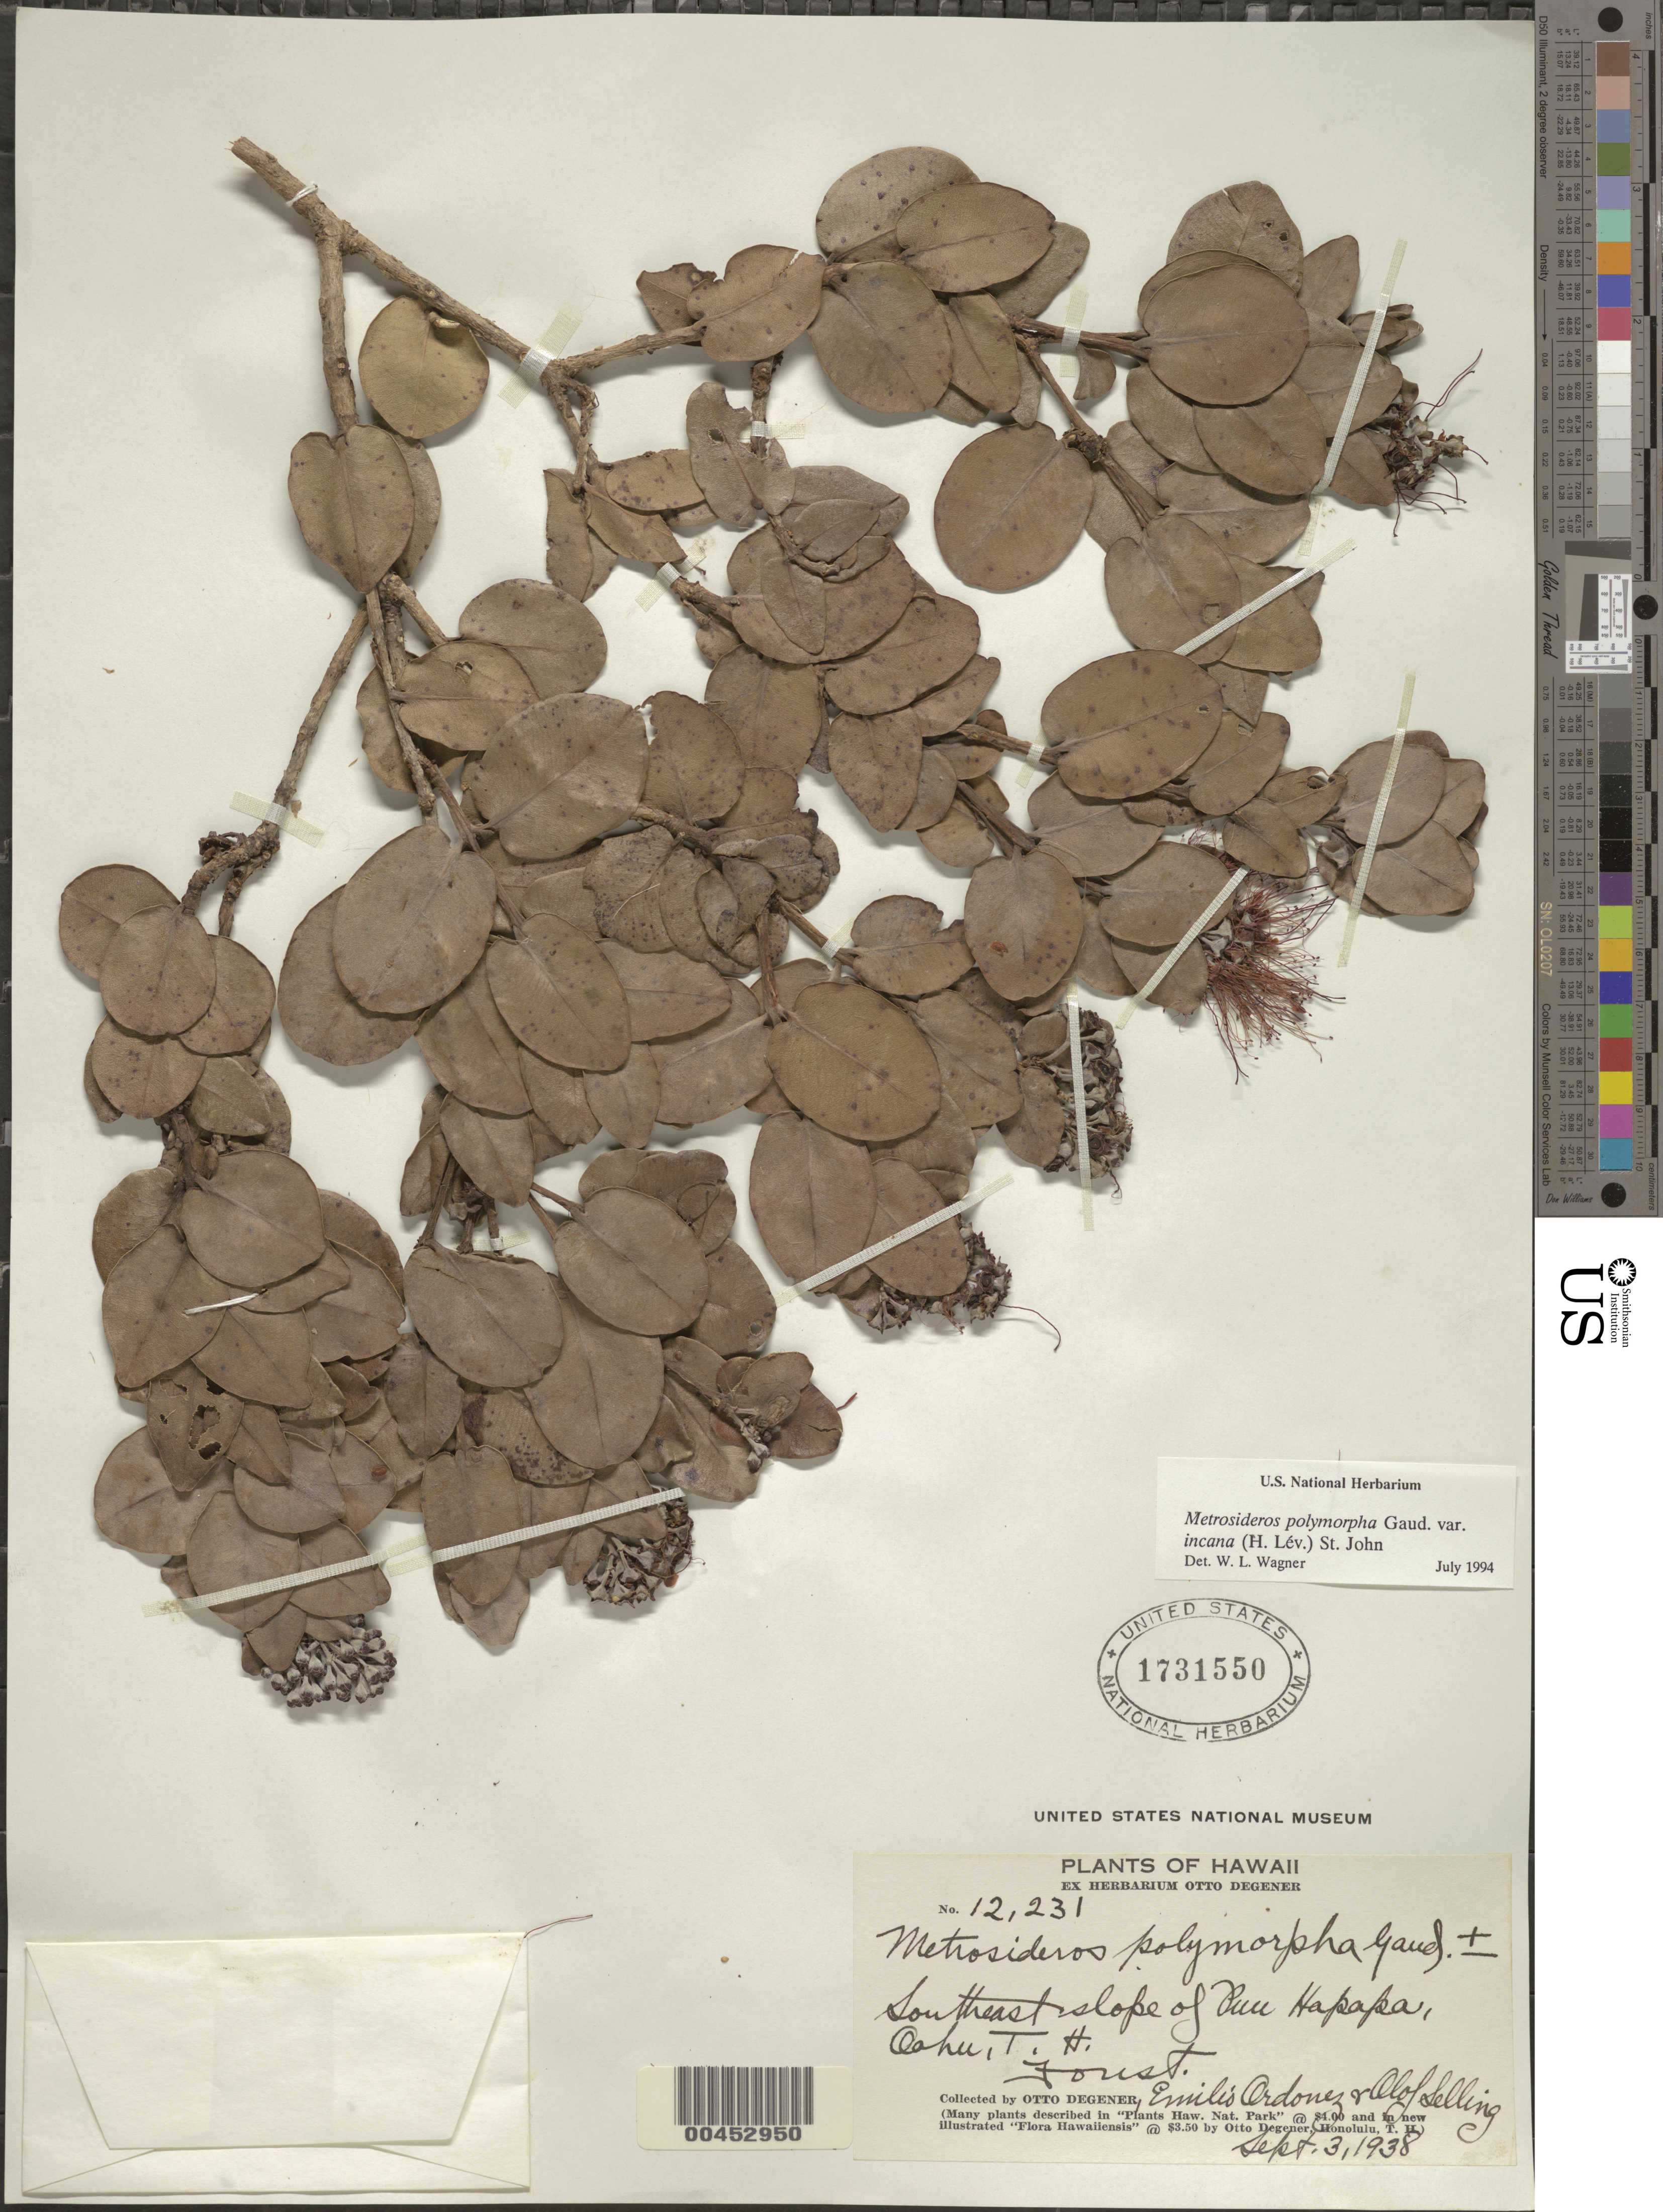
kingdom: Plantae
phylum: Tracheophyta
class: Magnoliopsida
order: Myrtales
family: Myrtaceae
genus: Metrosideros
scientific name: Metrosideros polymorpha var. incana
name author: H. St. John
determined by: Wagner, W. L., (BOT), Smithsonian Institution - National Museum of Natural History (UNITED STATES)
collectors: O. Degener, E. Ordonez & O. Selling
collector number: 12231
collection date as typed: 3 Sep 1938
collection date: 1938-09-03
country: United States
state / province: Hawaii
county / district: Honolulu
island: Oahu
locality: SE slope of Puu Hapapa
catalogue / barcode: US 1731550